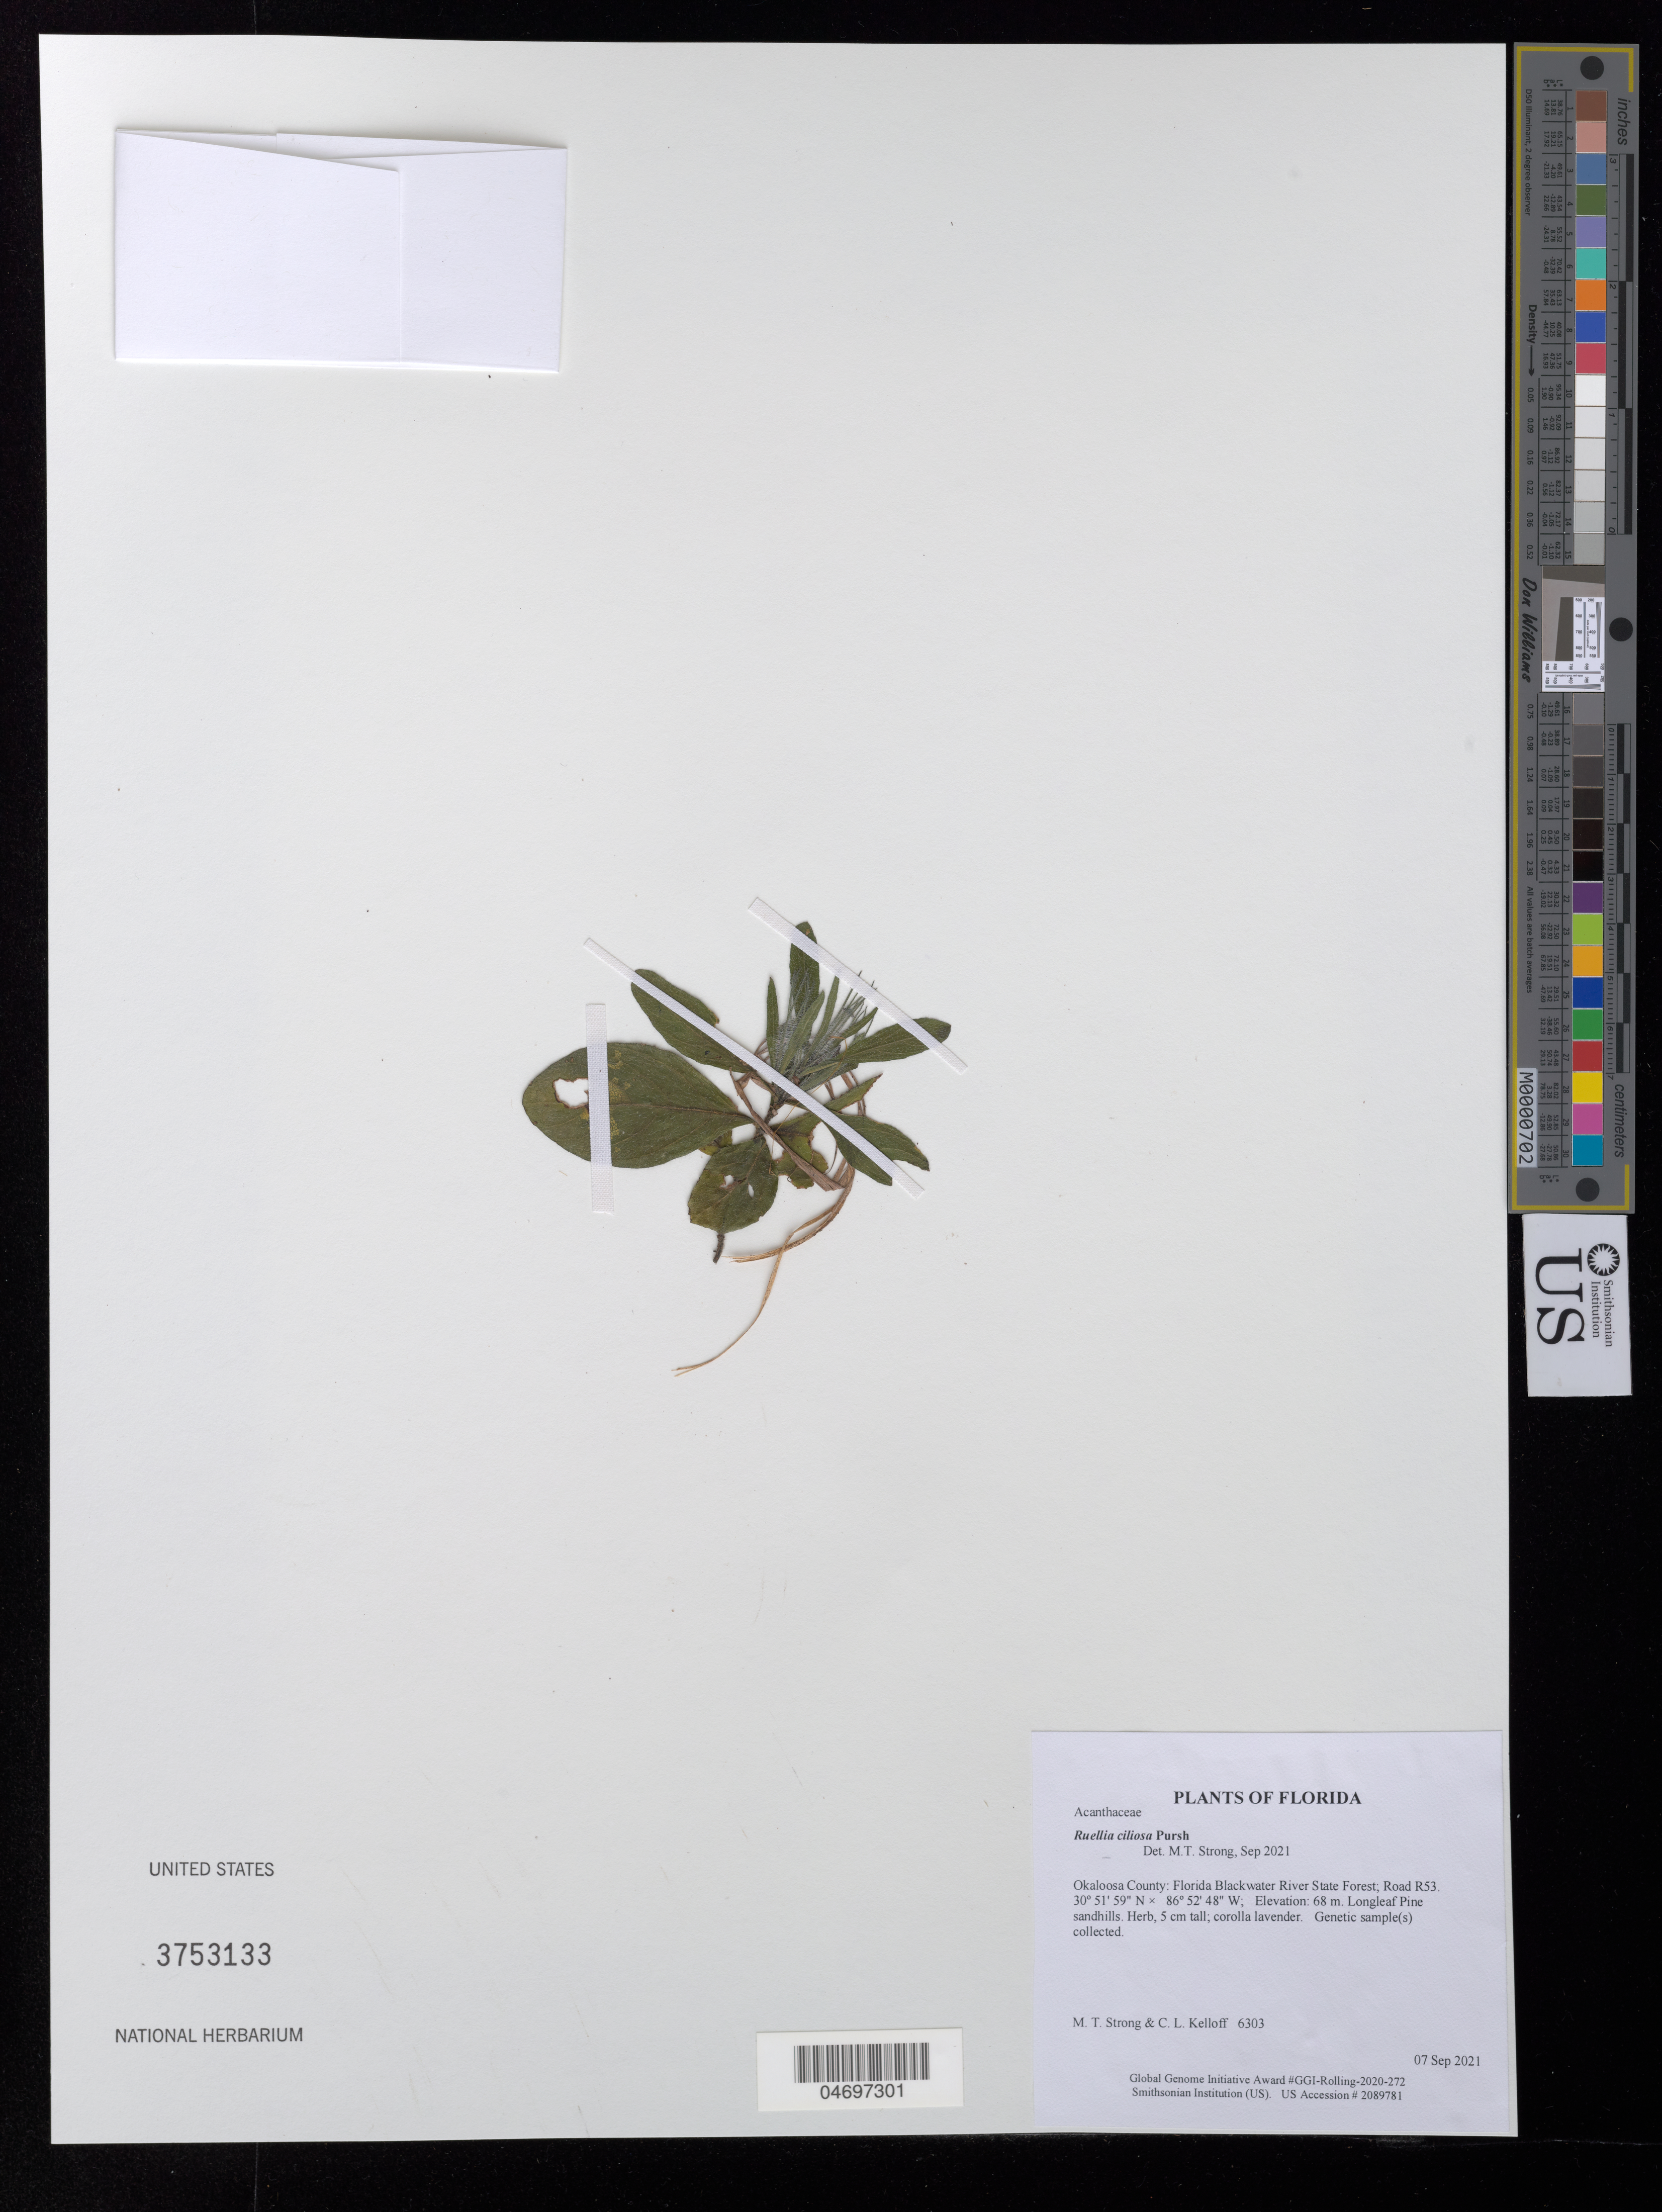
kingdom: Plantae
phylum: Tracheophyta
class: Magnoliopsida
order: Lamiales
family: Acanthaceae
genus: Ruellia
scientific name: Ruellia ciliosa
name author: Pursh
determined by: Strong, Mark T.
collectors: M. T. Strong & C. L. Kelloff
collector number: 6303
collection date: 2021-09-07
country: United States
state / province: Florida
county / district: Okaloosa County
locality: Florida Blackwater River State Forest; Road R53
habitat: Longleaf Pine sandhills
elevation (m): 68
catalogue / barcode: US 3753133